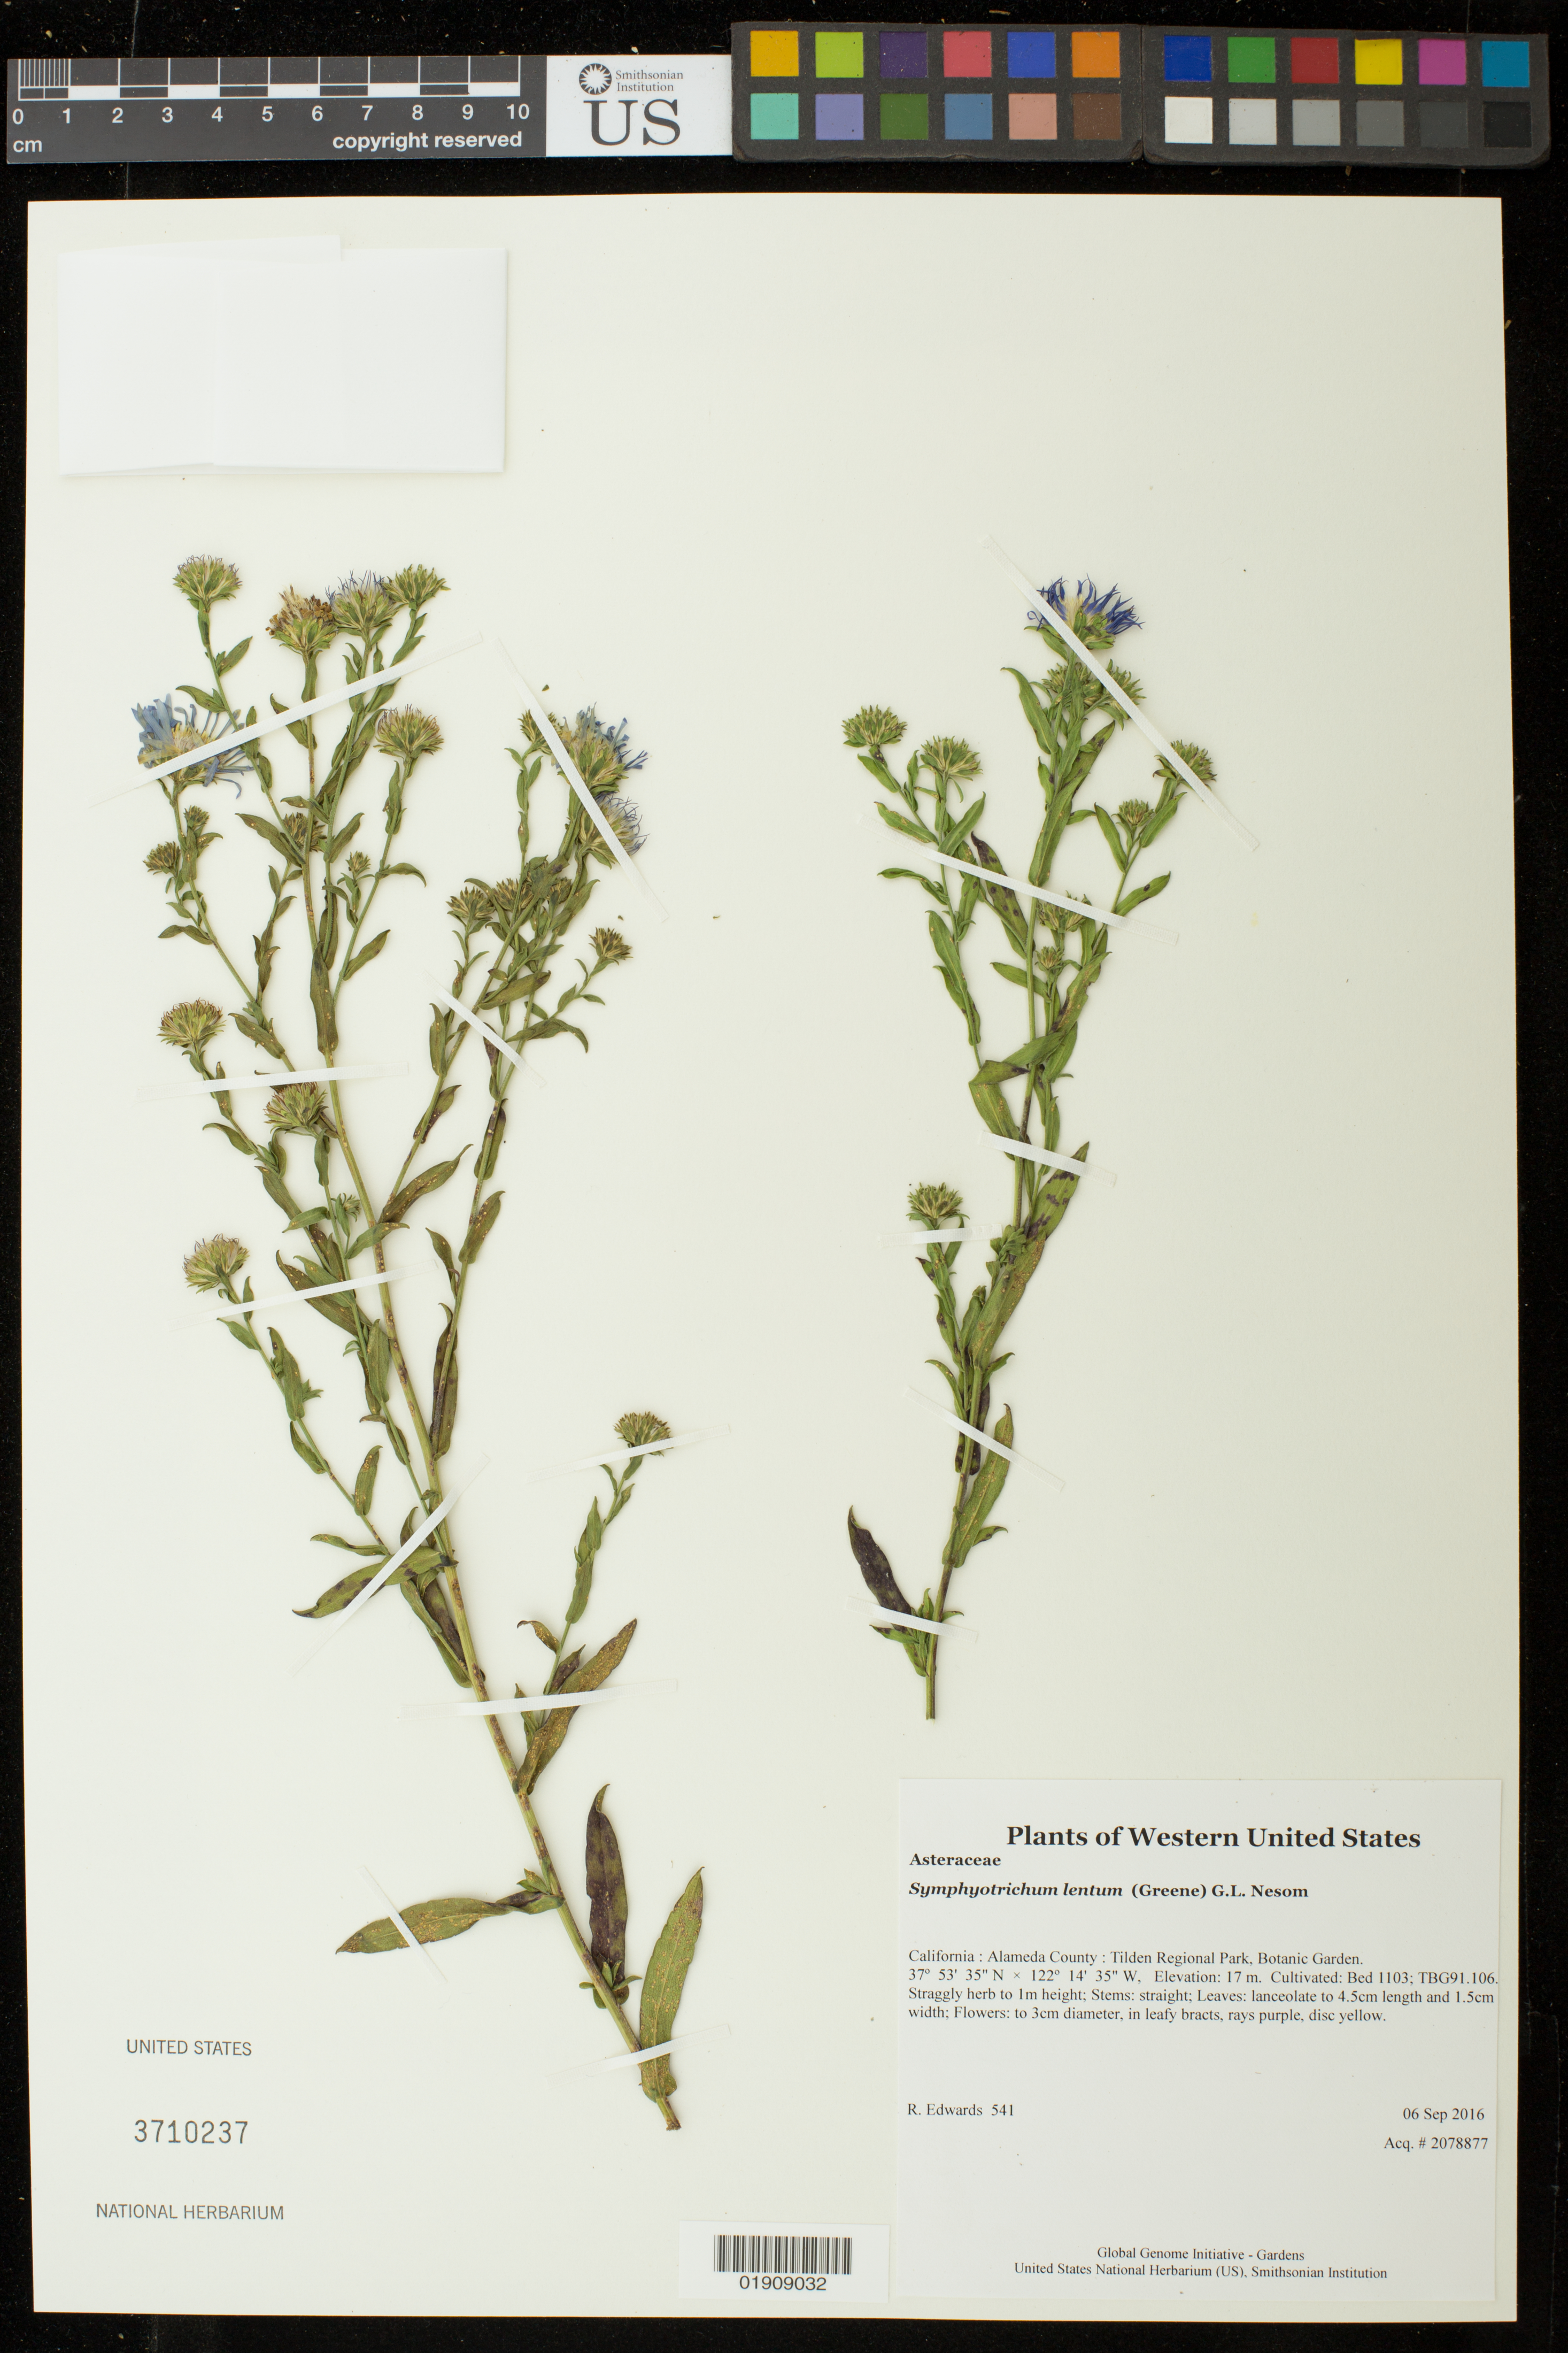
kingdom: Plantae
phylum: Tracheophyta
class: Magnoliopsida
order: Asterales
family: Asteraceae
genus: Symphyotrichum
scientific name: Symphyotrichum lentum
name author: (Greene) G.L. Nesom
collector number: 541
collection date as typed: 6 September 2016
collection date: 2016-09-06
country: United States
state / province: California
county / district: Alameda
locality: Tilden Regional Park, Botanic Garden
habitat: Cultivated: Bed 1103; TBG91.106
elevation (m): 16.9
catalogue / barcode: US 3710237